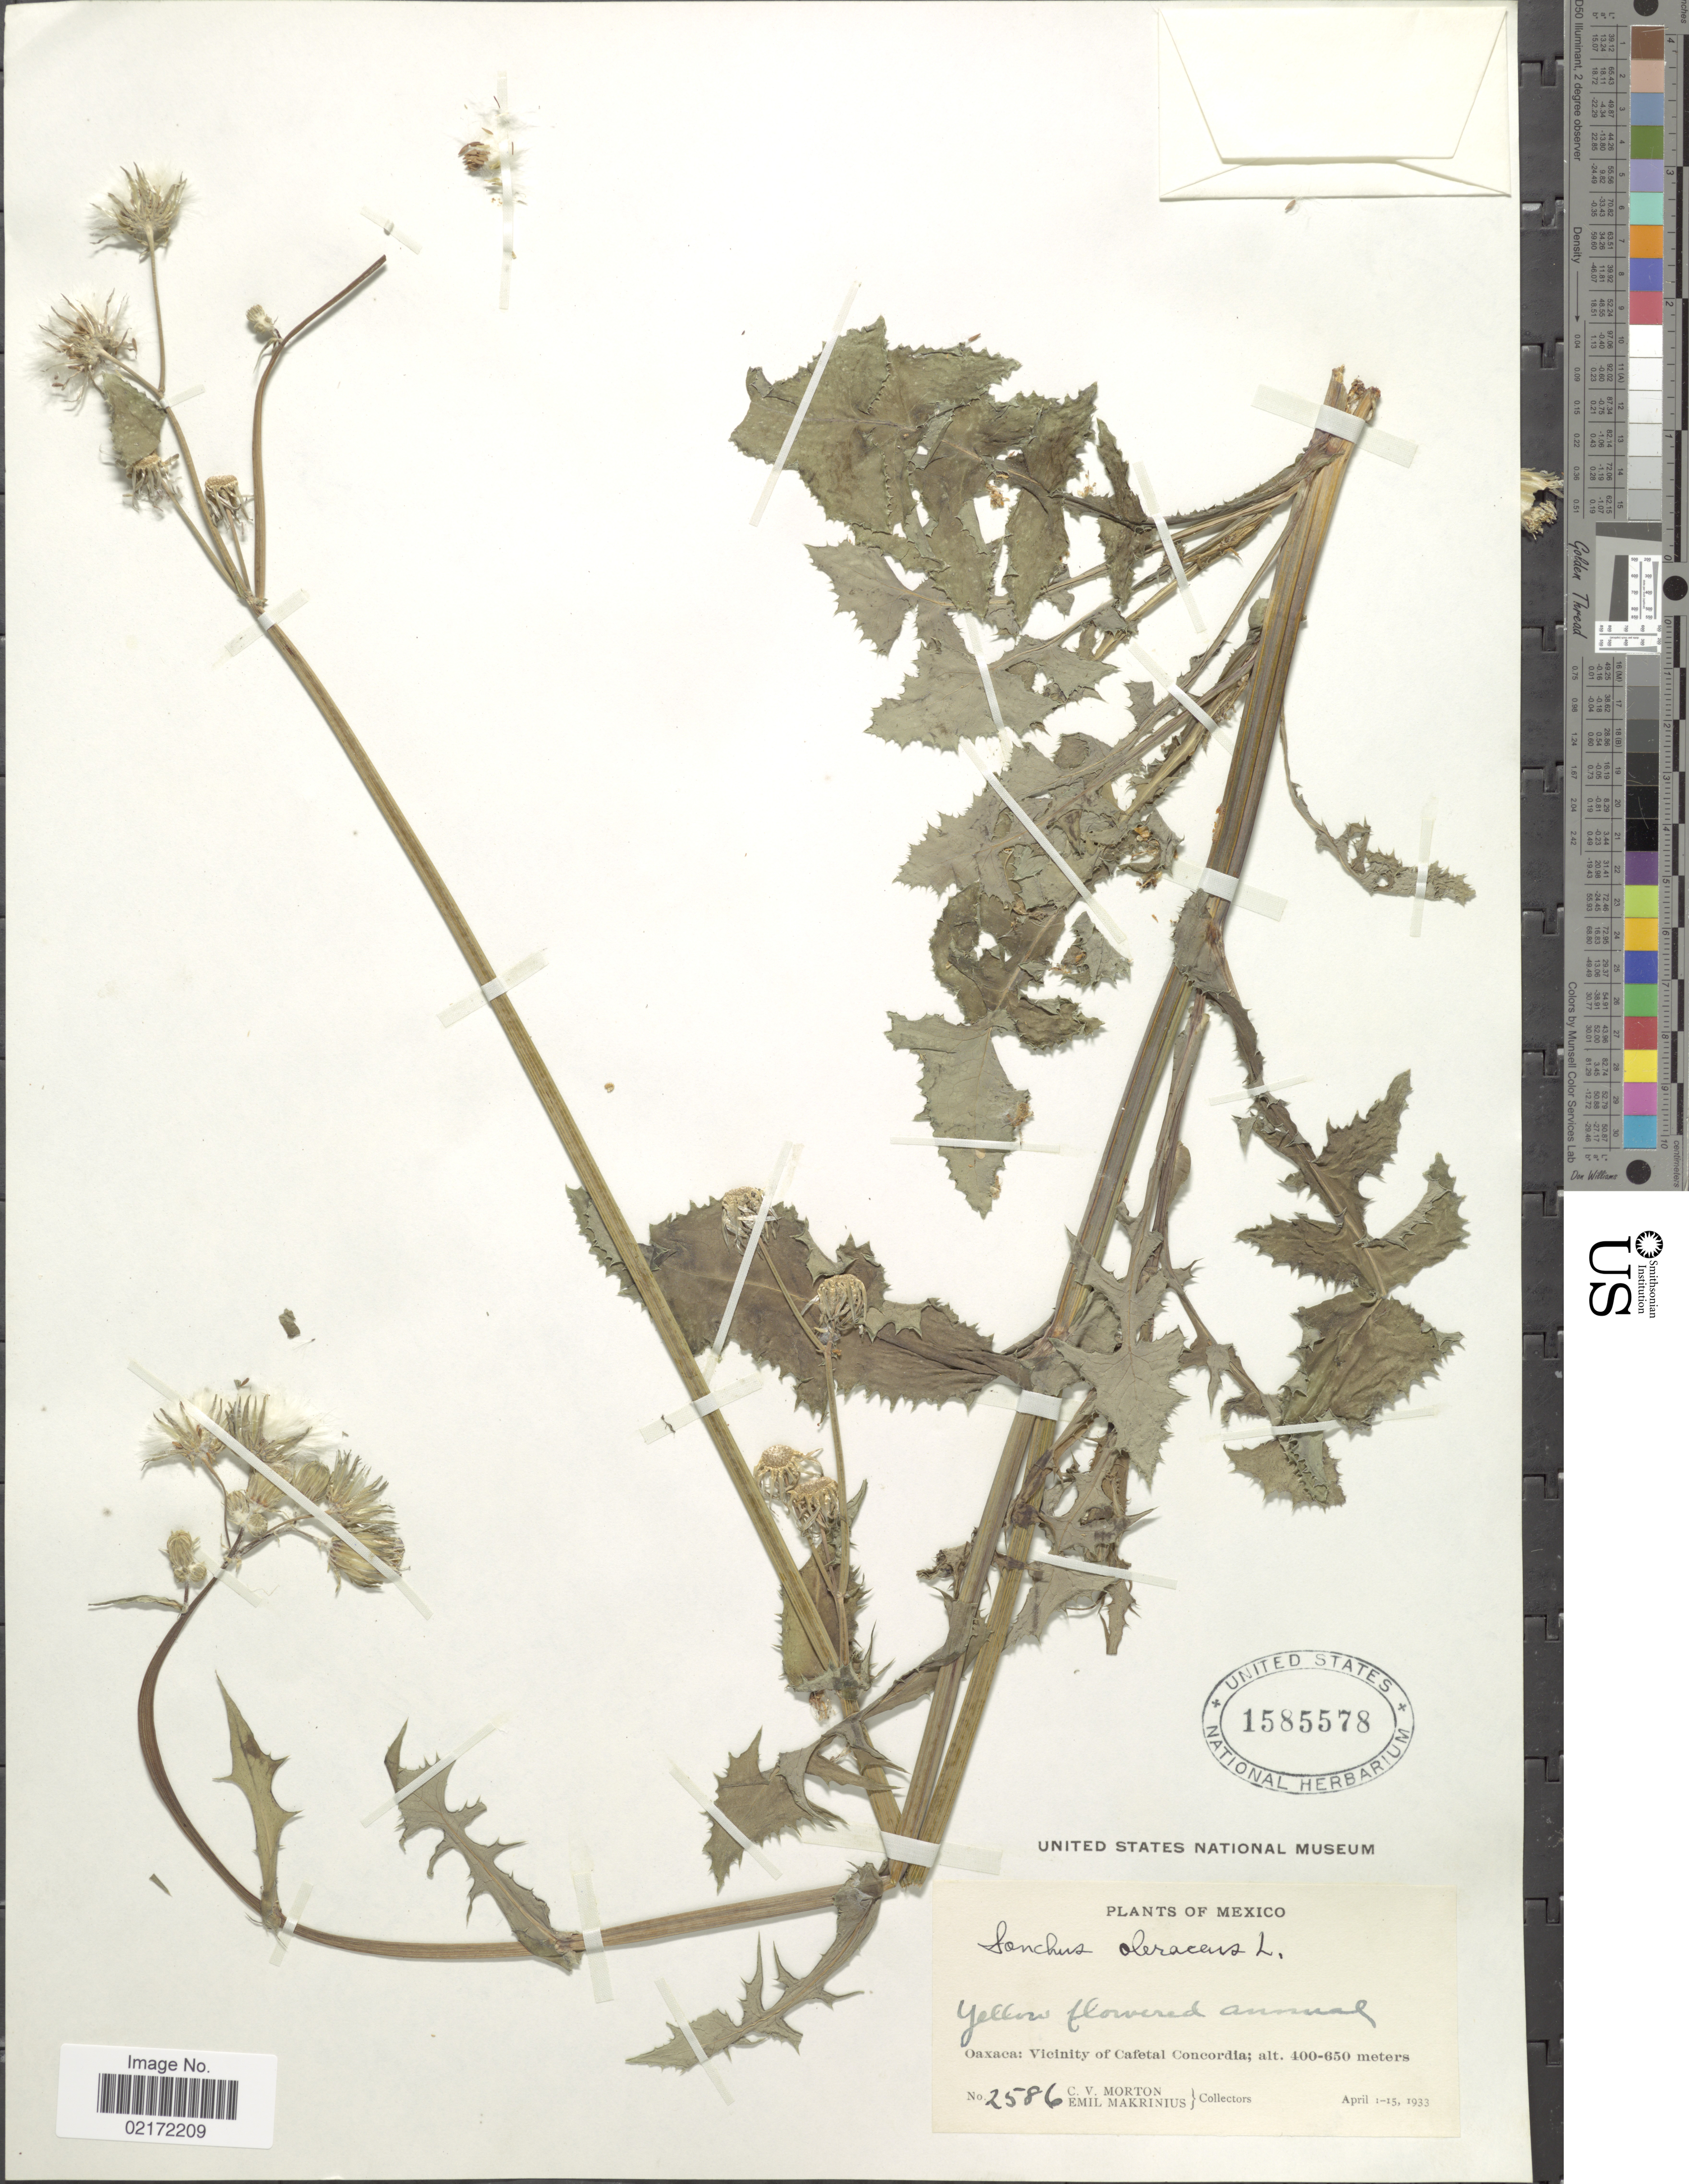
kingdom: Plantae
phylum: Tracheophyta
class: Magnoliopsida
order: Asterales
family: Asteraceae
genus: Sonchus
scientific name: Sonchus oleraceus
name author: L.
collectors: C. V. Morton & E. Makrinus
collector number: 2586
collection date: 1933-04-01/1933-04-15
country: Mexico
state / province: Oaxaca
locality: Oaxaca: Vicinity of Cafetal Concordia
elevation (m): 400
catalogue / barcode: US 1585578